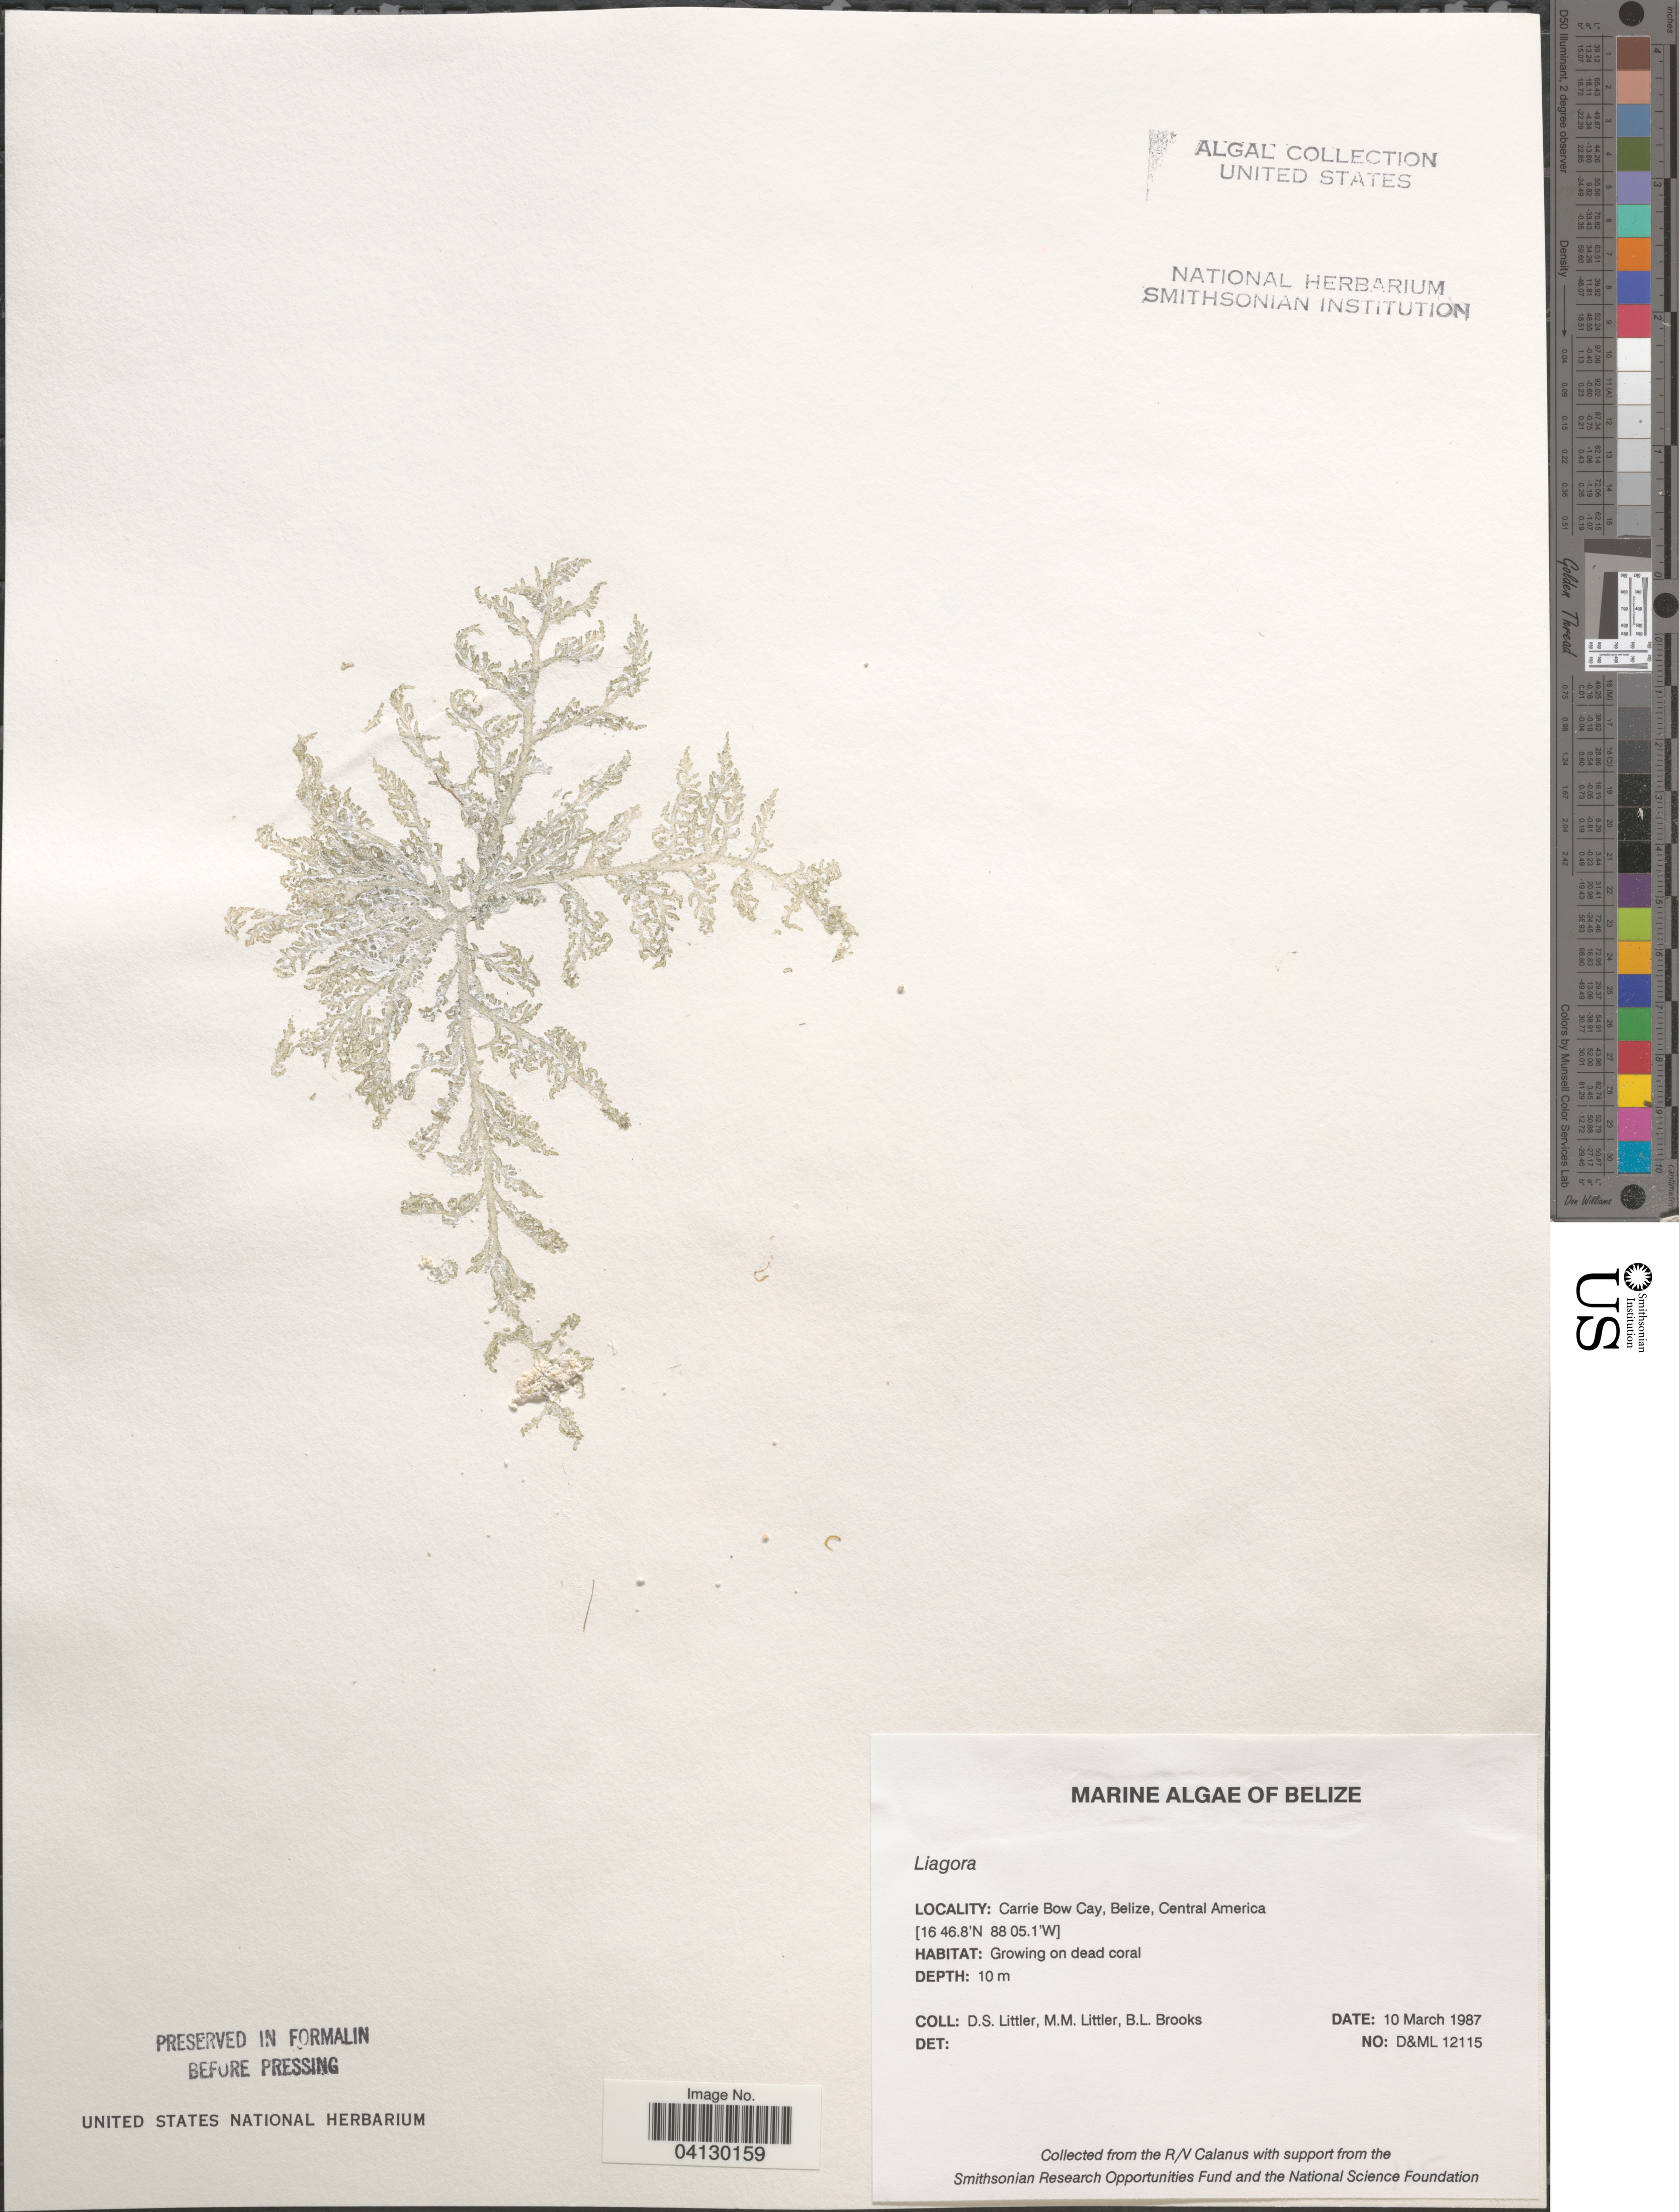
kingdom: Plantae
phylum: Rhodophyta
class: Florideophyceae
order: Nemaliales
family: Liagoraceae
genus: Liagora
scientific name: Liagora sp.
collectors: D. S. Littler & B. Brooks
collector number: D&ML 12115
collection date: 1987-03-10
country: Belize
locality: Carrie Bow Cay.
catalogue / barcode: US 328609